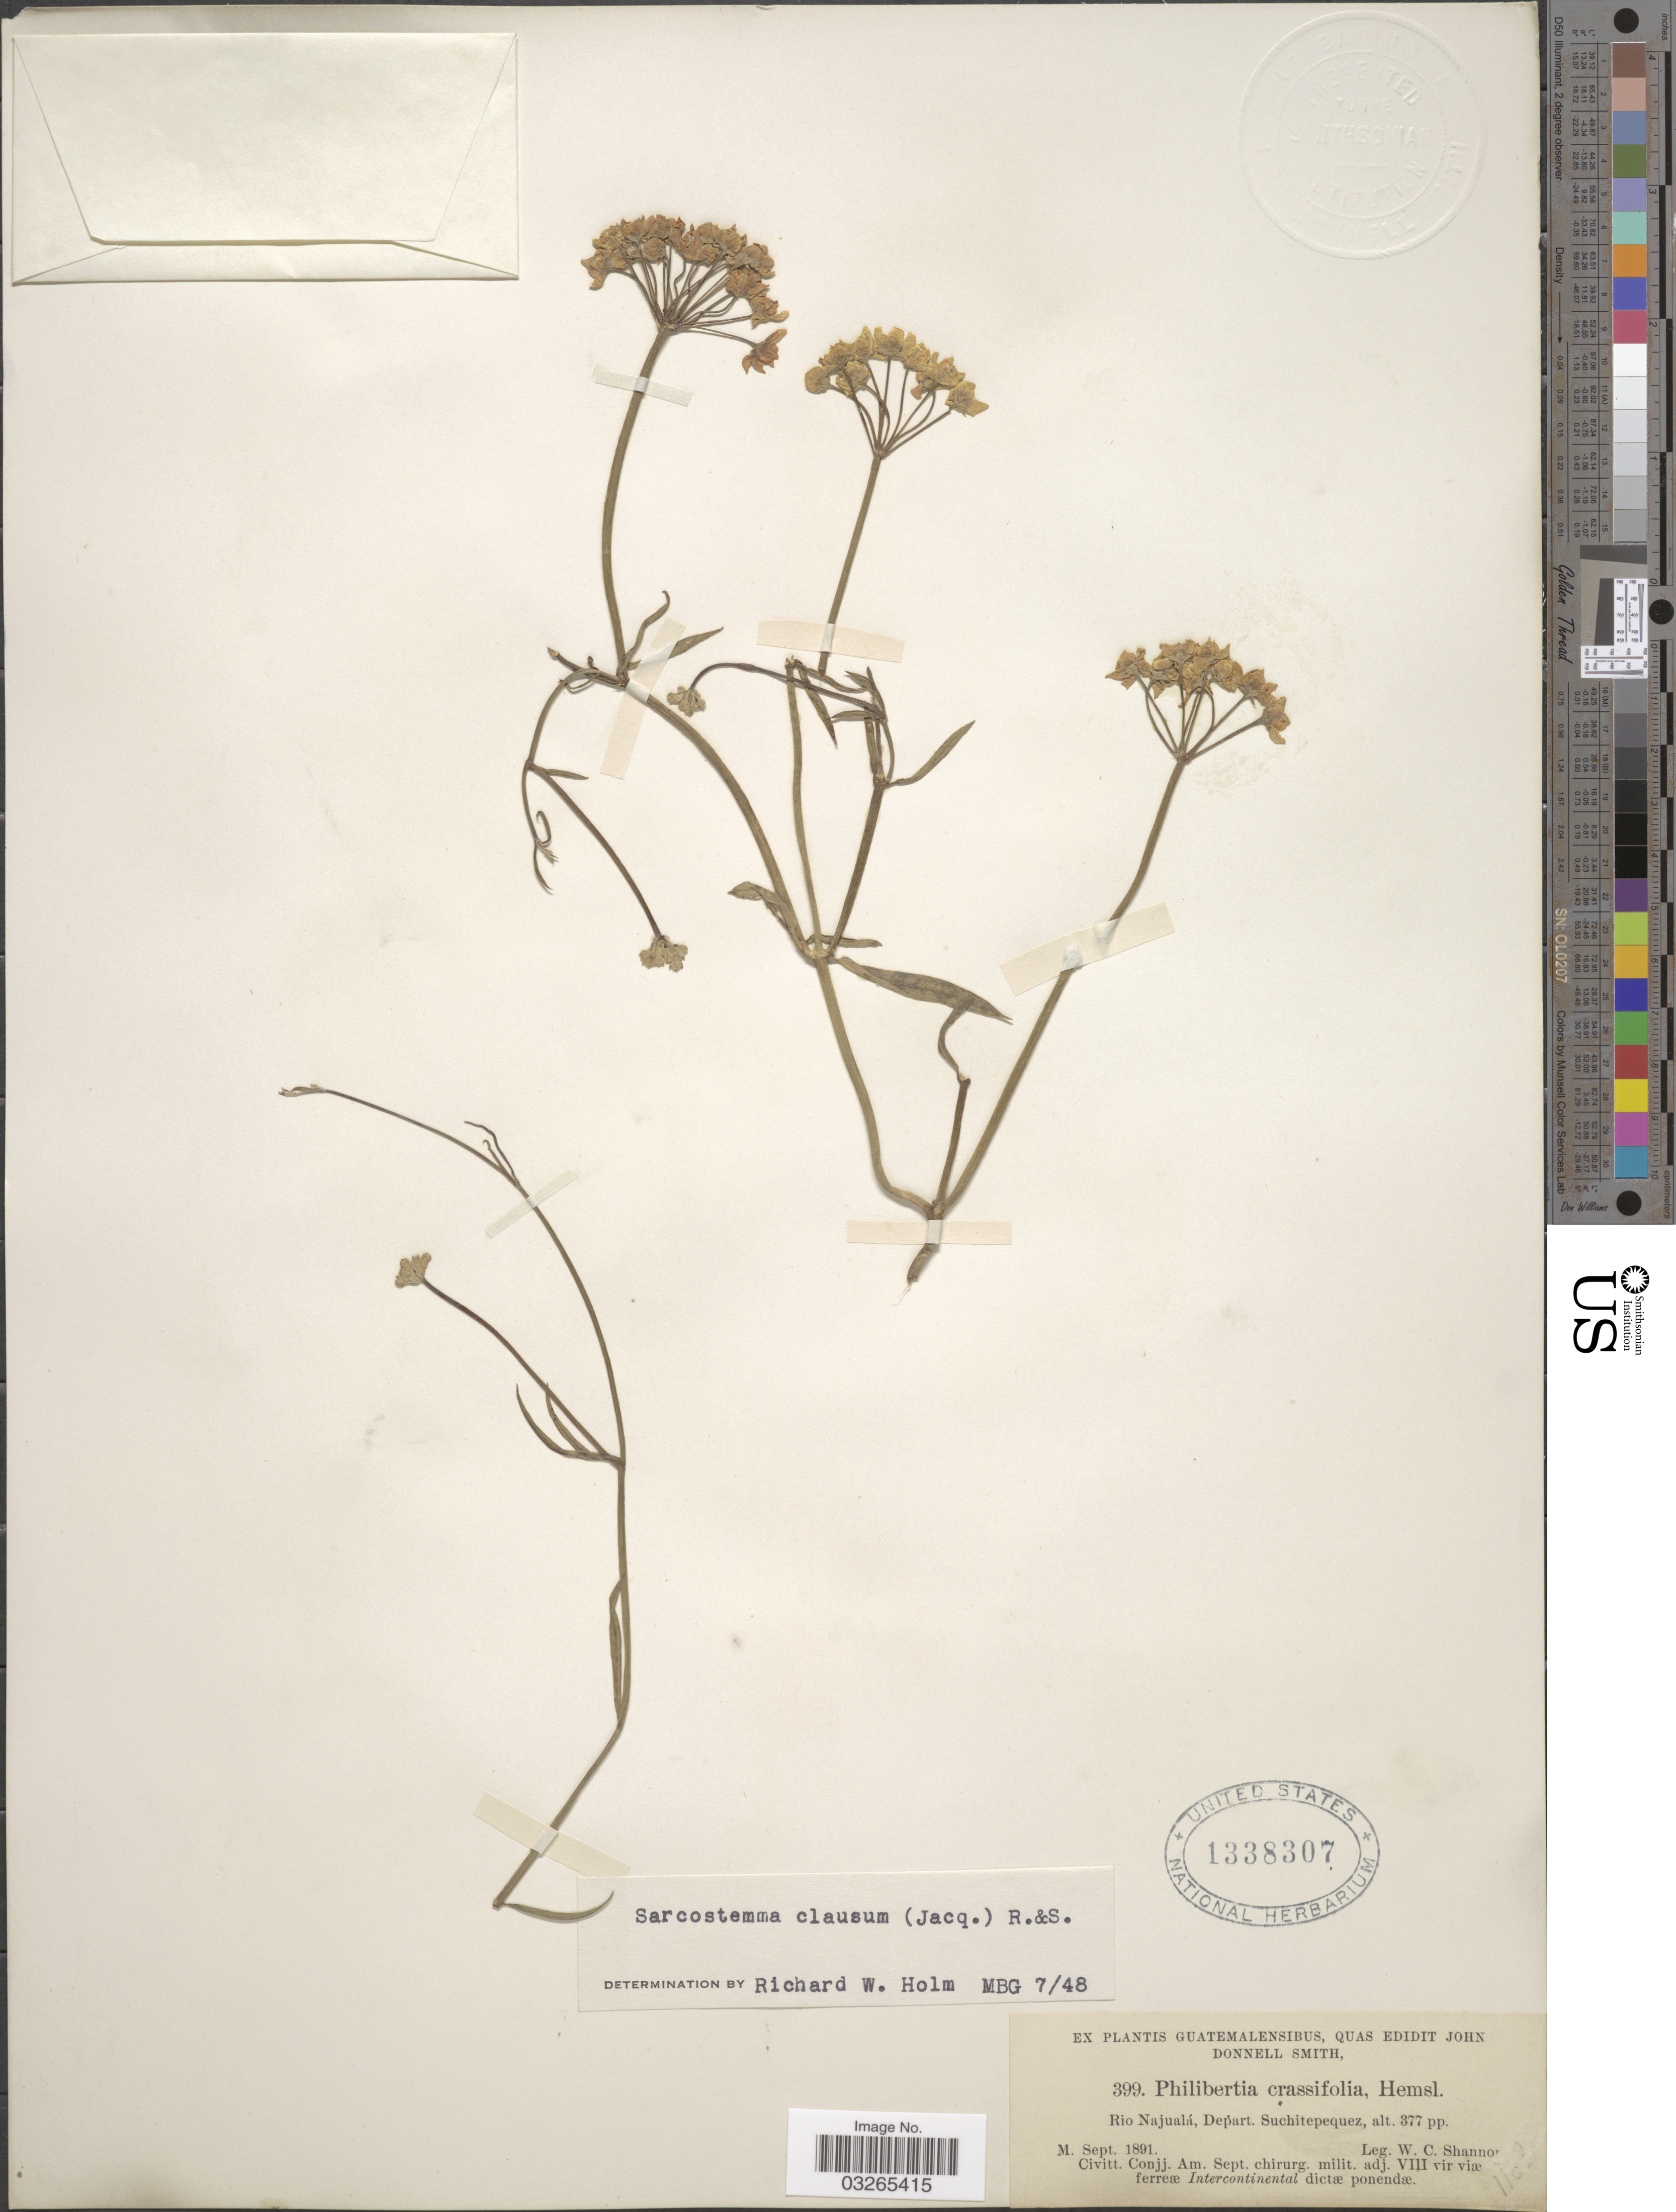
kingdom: Plantae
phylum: Tracheophyta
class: Magnoliopsida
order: Gentianales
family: Apocynaceae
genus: Sarcostemma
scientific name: Sarcostemma clausum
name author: (Jacq.) Schult.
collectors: W. C. Shannon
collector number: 399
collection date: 1891-09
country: Guatemala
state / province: Suchitepéquez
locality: Rio Najualá, Depart. Suchitepequez.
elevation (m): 115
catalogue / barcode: US 1338307